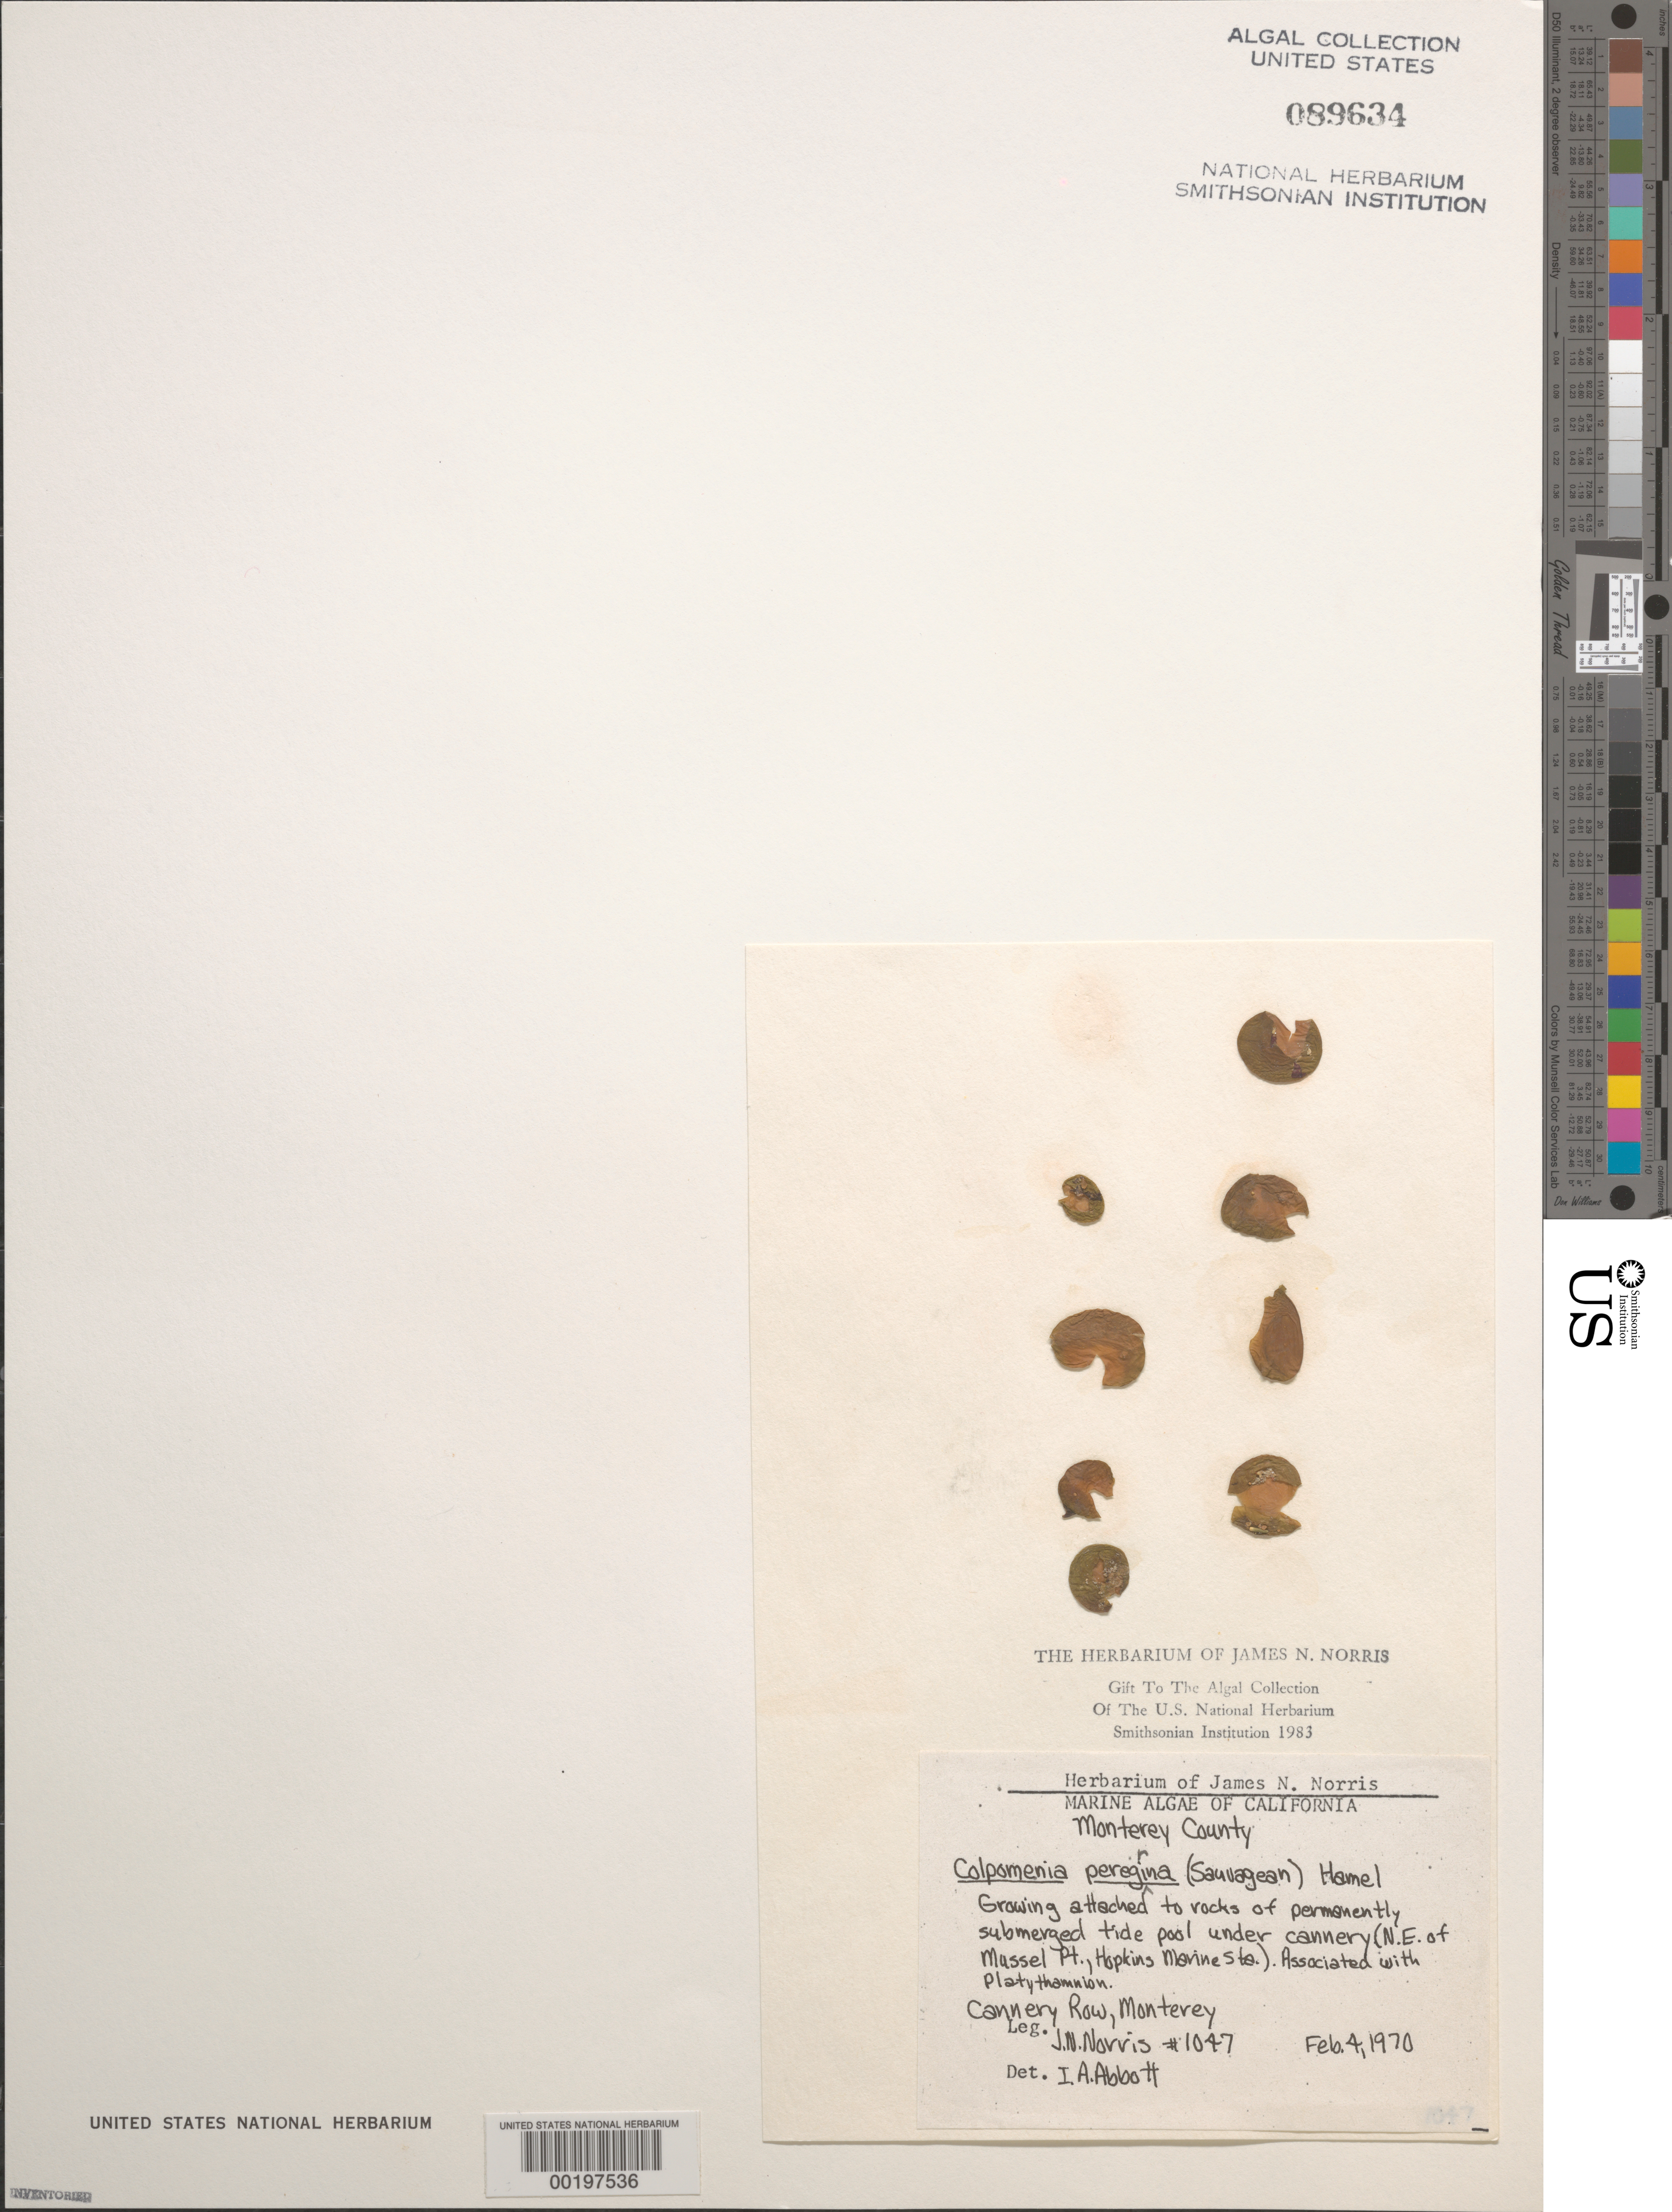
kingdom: Chromista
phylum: Ochrophyta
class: Phaeophyceae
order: Scytosiphonales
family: Scytosiphonaceae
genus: Colpomenia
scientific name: Colpomenia peregrina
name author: Sauv.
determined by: Abbott, Isabella A.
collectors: J. N. Norris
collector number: JN-1047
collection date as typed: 04 Feb 1970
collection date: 1970-02-04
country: United States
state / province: California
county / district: Monterey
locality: Monterey, Cannery Row, northeast of Mussel Point, Hopkins Marine Station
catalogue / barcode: US 89634